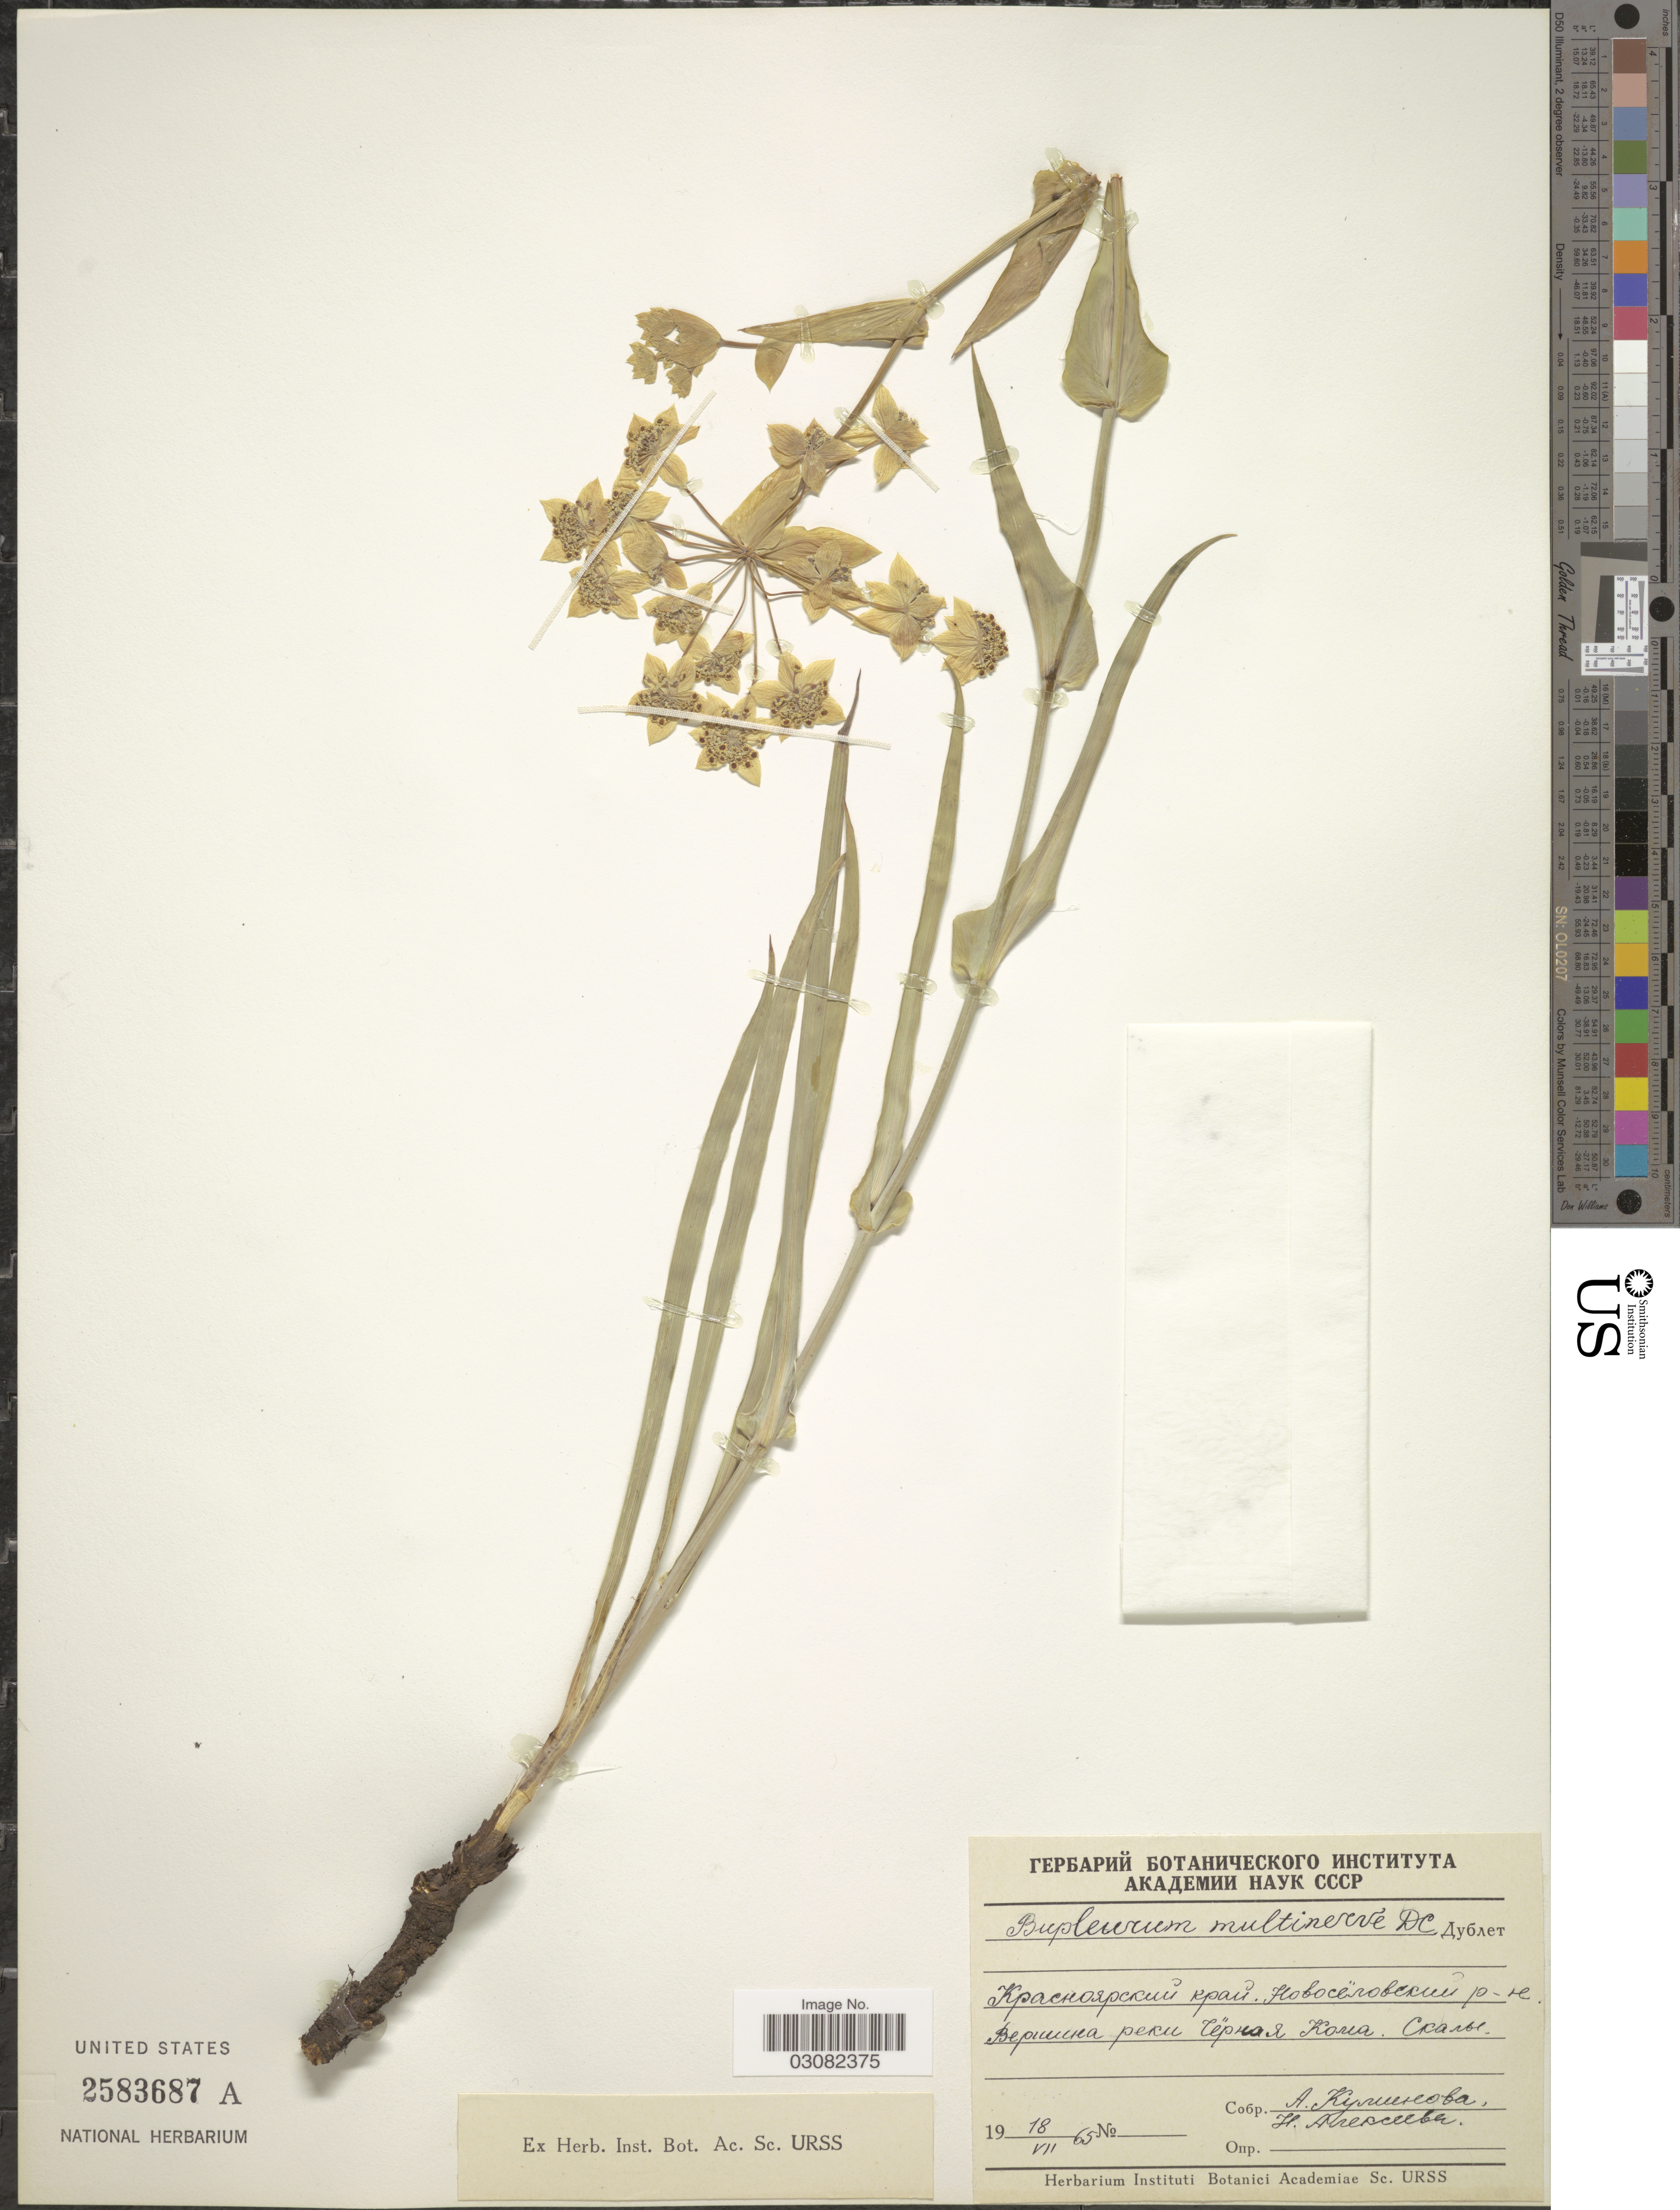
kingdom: Plantae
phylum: Tracheophyta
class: Magnoliopsida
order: Apiales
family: Apiaceae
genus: Bupleurum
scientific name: Bupleurum multinerve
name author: DC.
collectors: A. Kuminova & N. Alekseeva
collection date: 1965-07-18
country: Russian Federation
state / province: Krasnoyarsk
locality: Novoselovskiy, Chernaya Koma.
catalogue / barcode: US 2583687A